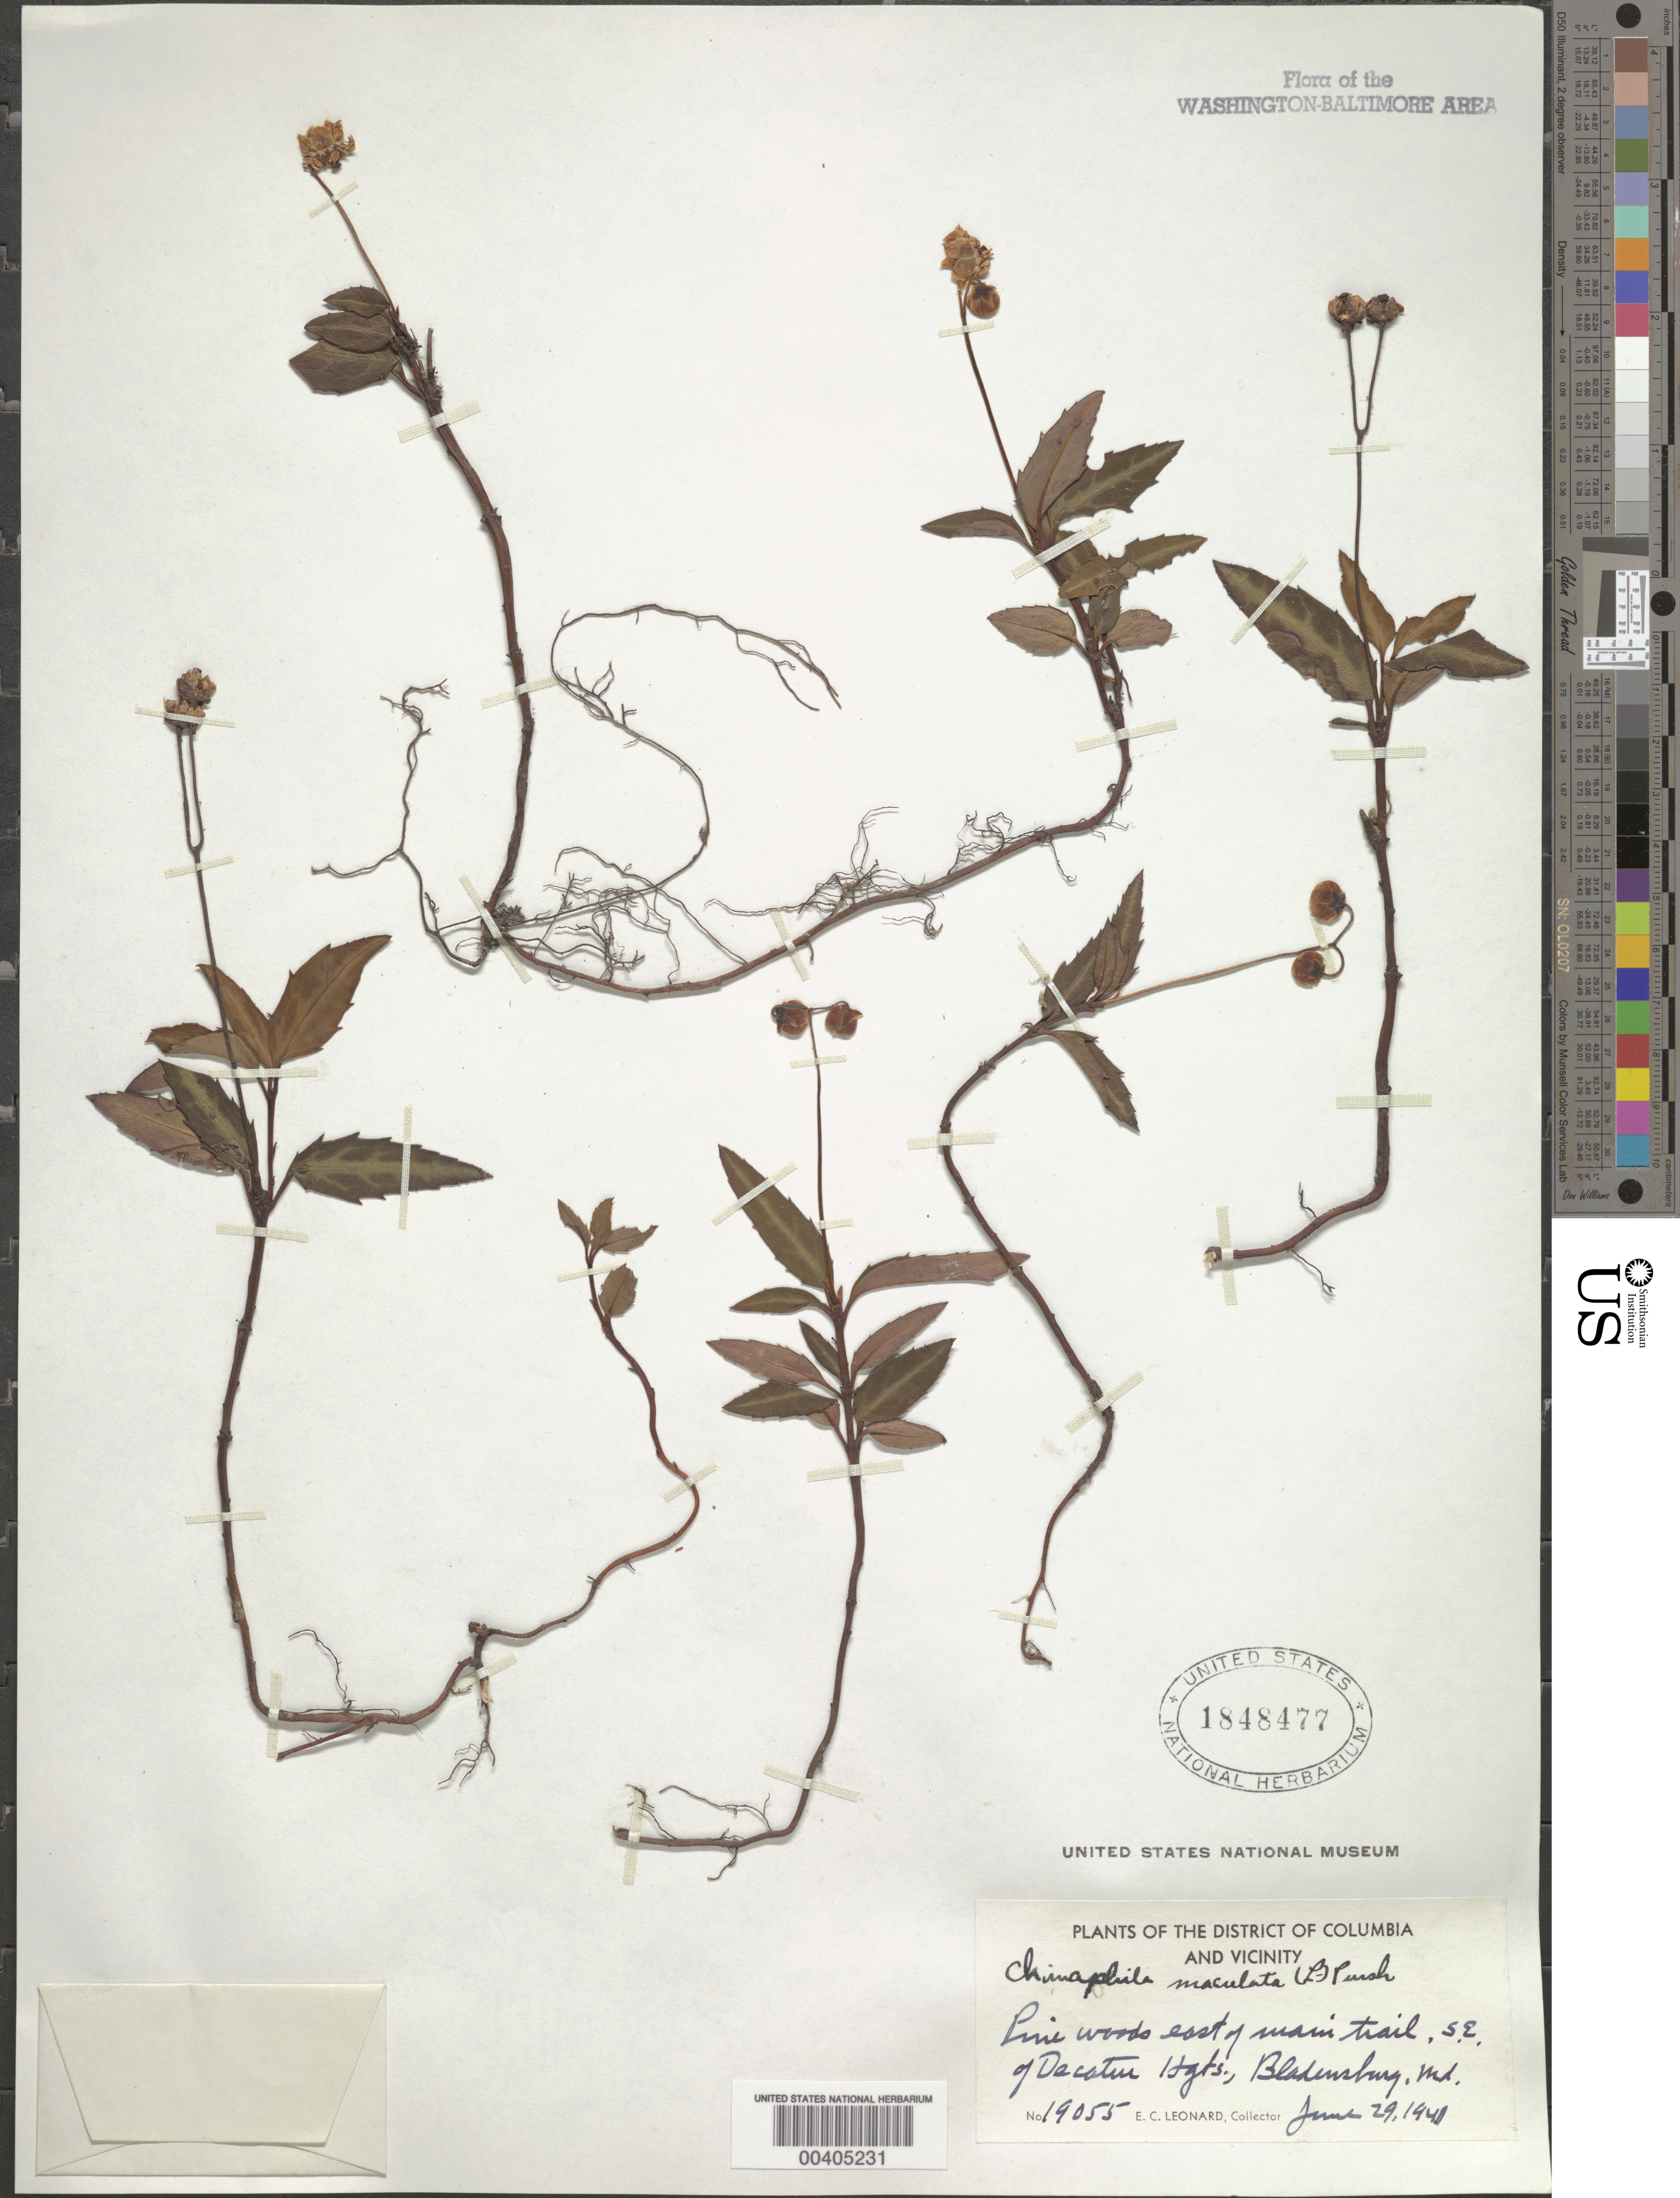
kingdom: Plantae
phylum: Tracheophyta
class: Magnoliopsida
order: Ericales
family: Ericaceae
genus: Chimaphila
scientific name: Chimaphila maculata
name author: (L.) Pursh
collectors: E. C. Leonard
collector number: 19055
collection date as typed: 29 Jun 1941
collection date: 1941-06-29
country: United States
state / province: Maryland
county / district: Prince George's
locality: Southeast of Decatur Heights, Bladensburg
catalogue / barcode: US 1848477